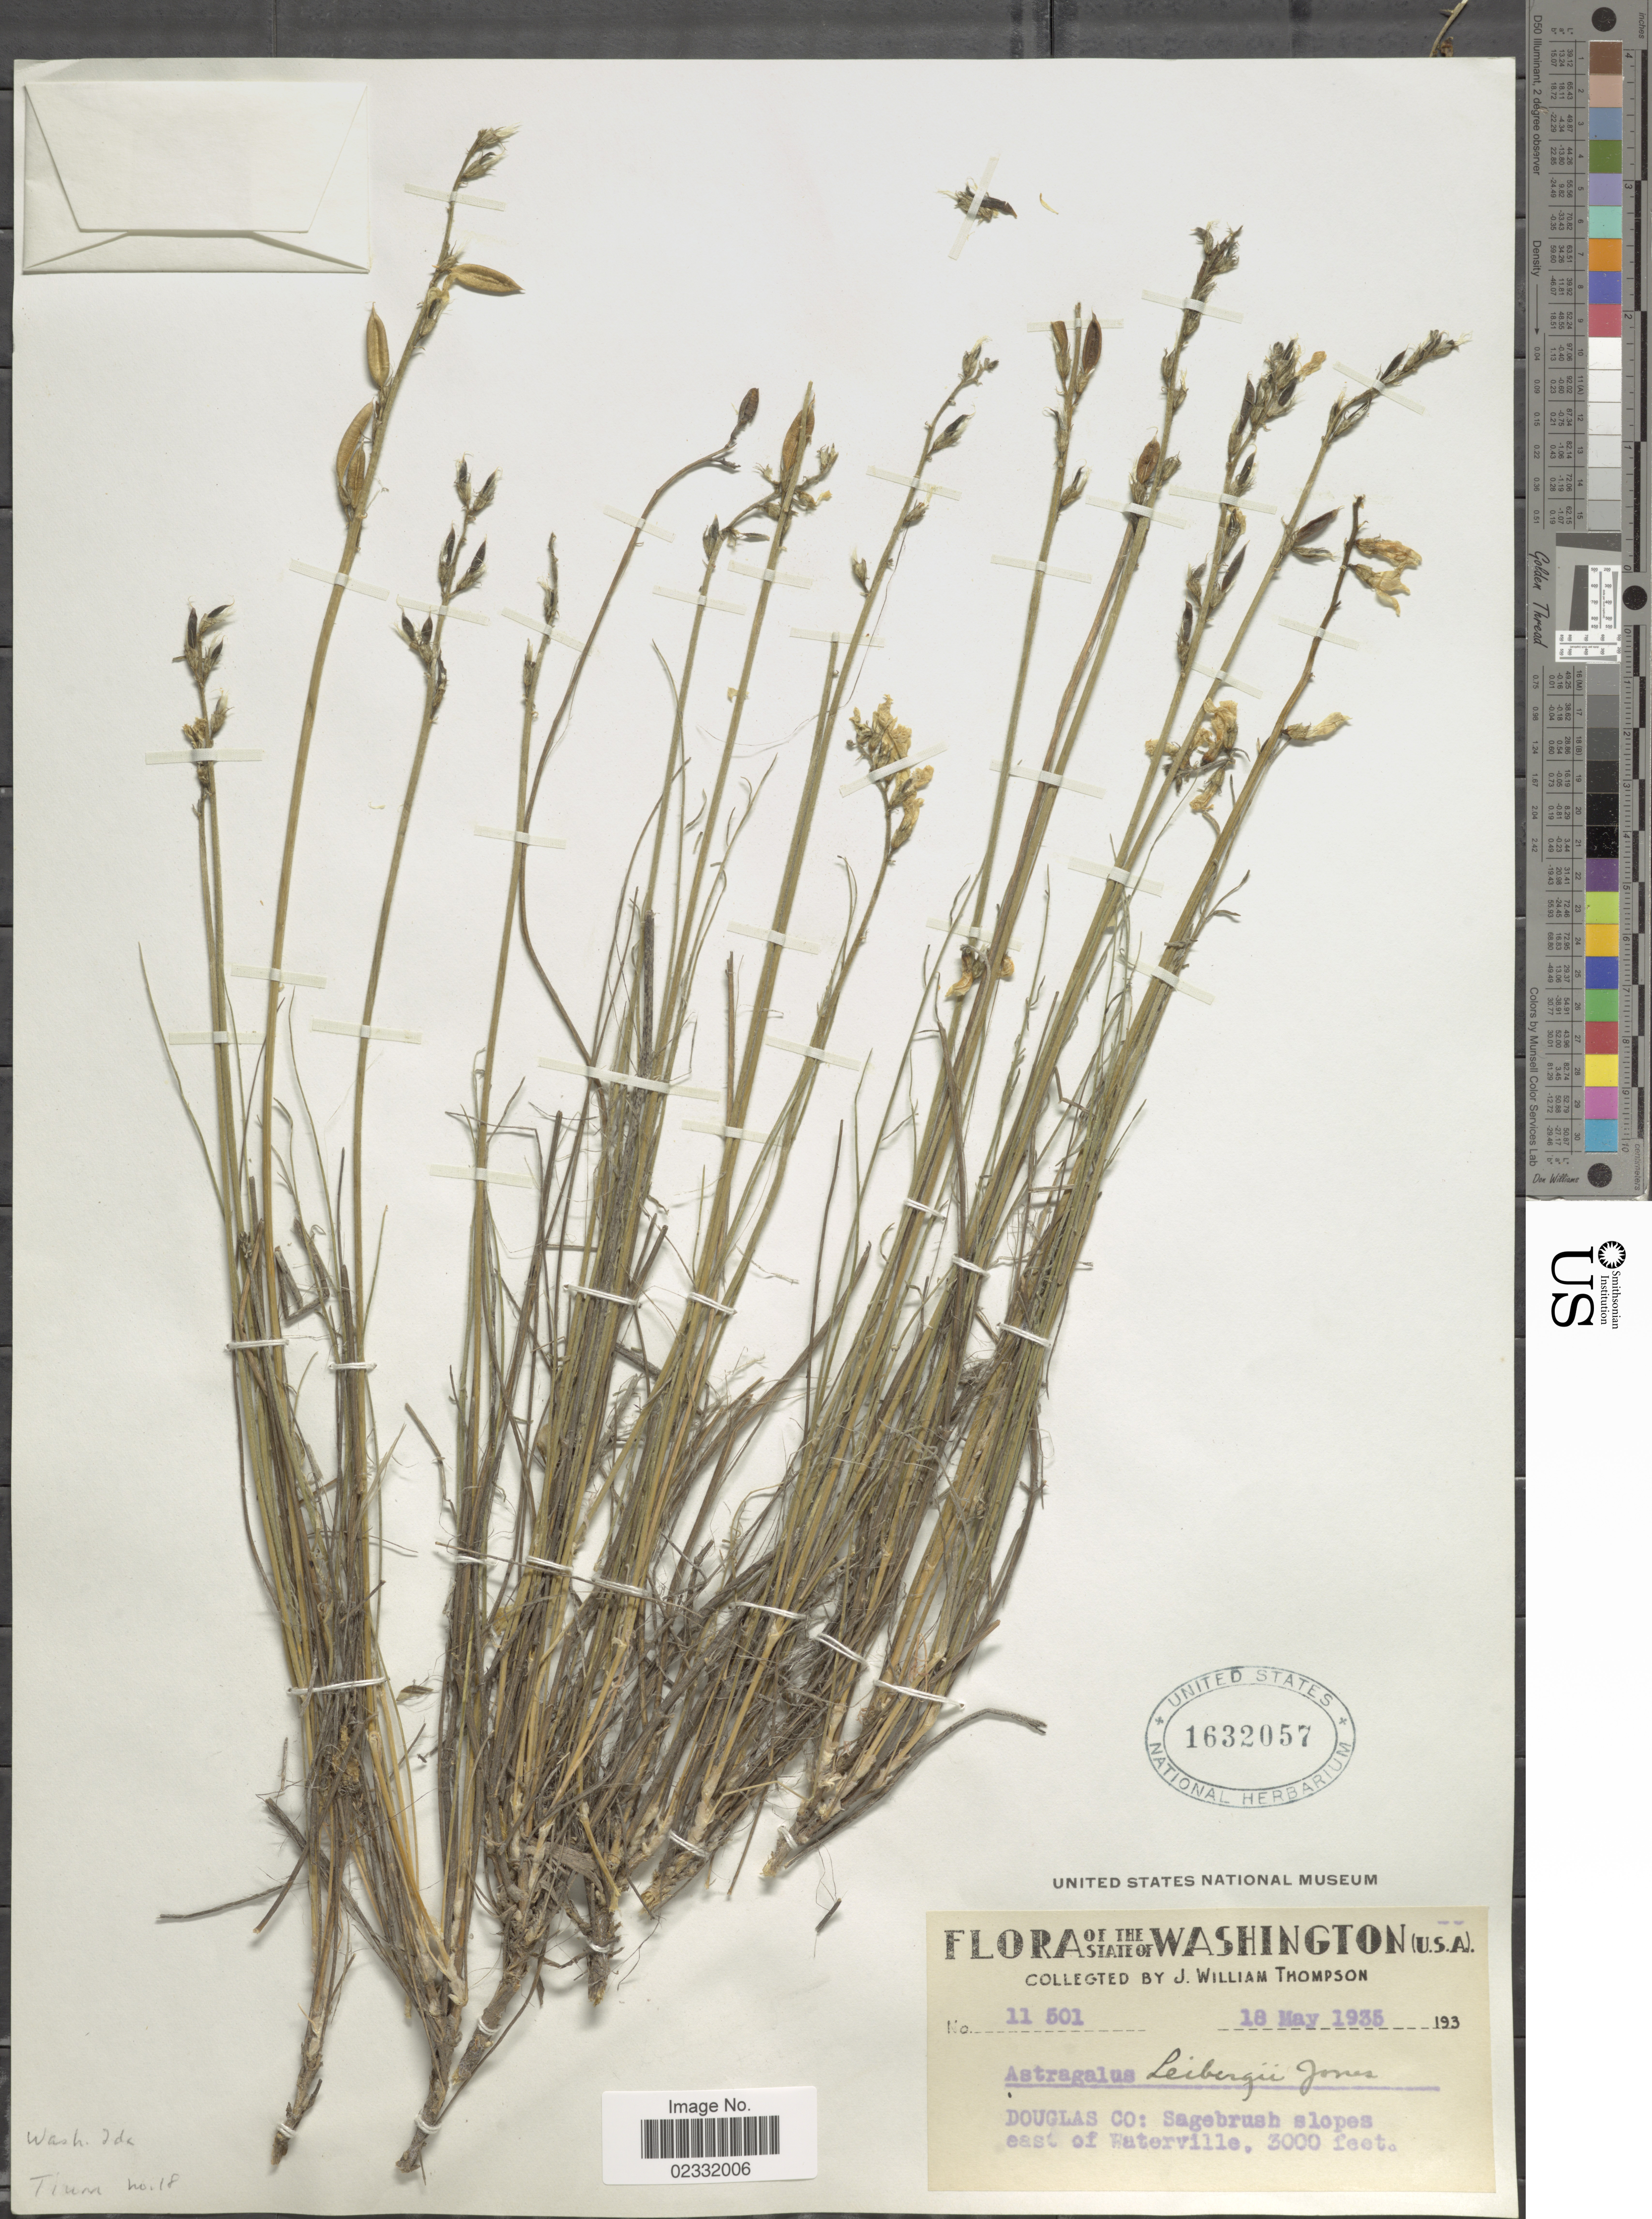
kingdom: Plantae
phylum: Tracheophyta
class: Magnoliopsida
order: Fabales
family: Fabaceae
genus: Astragalus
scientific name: Astragalus leibergi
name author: M.E. Jones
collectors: J. W. Thompson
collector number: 11501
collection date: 1935-05-18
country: United States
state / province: Washington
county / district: Douglas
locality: Douglas Co: Sagebrush slopes east of Waterville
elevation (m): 914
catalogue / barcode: US 1632057